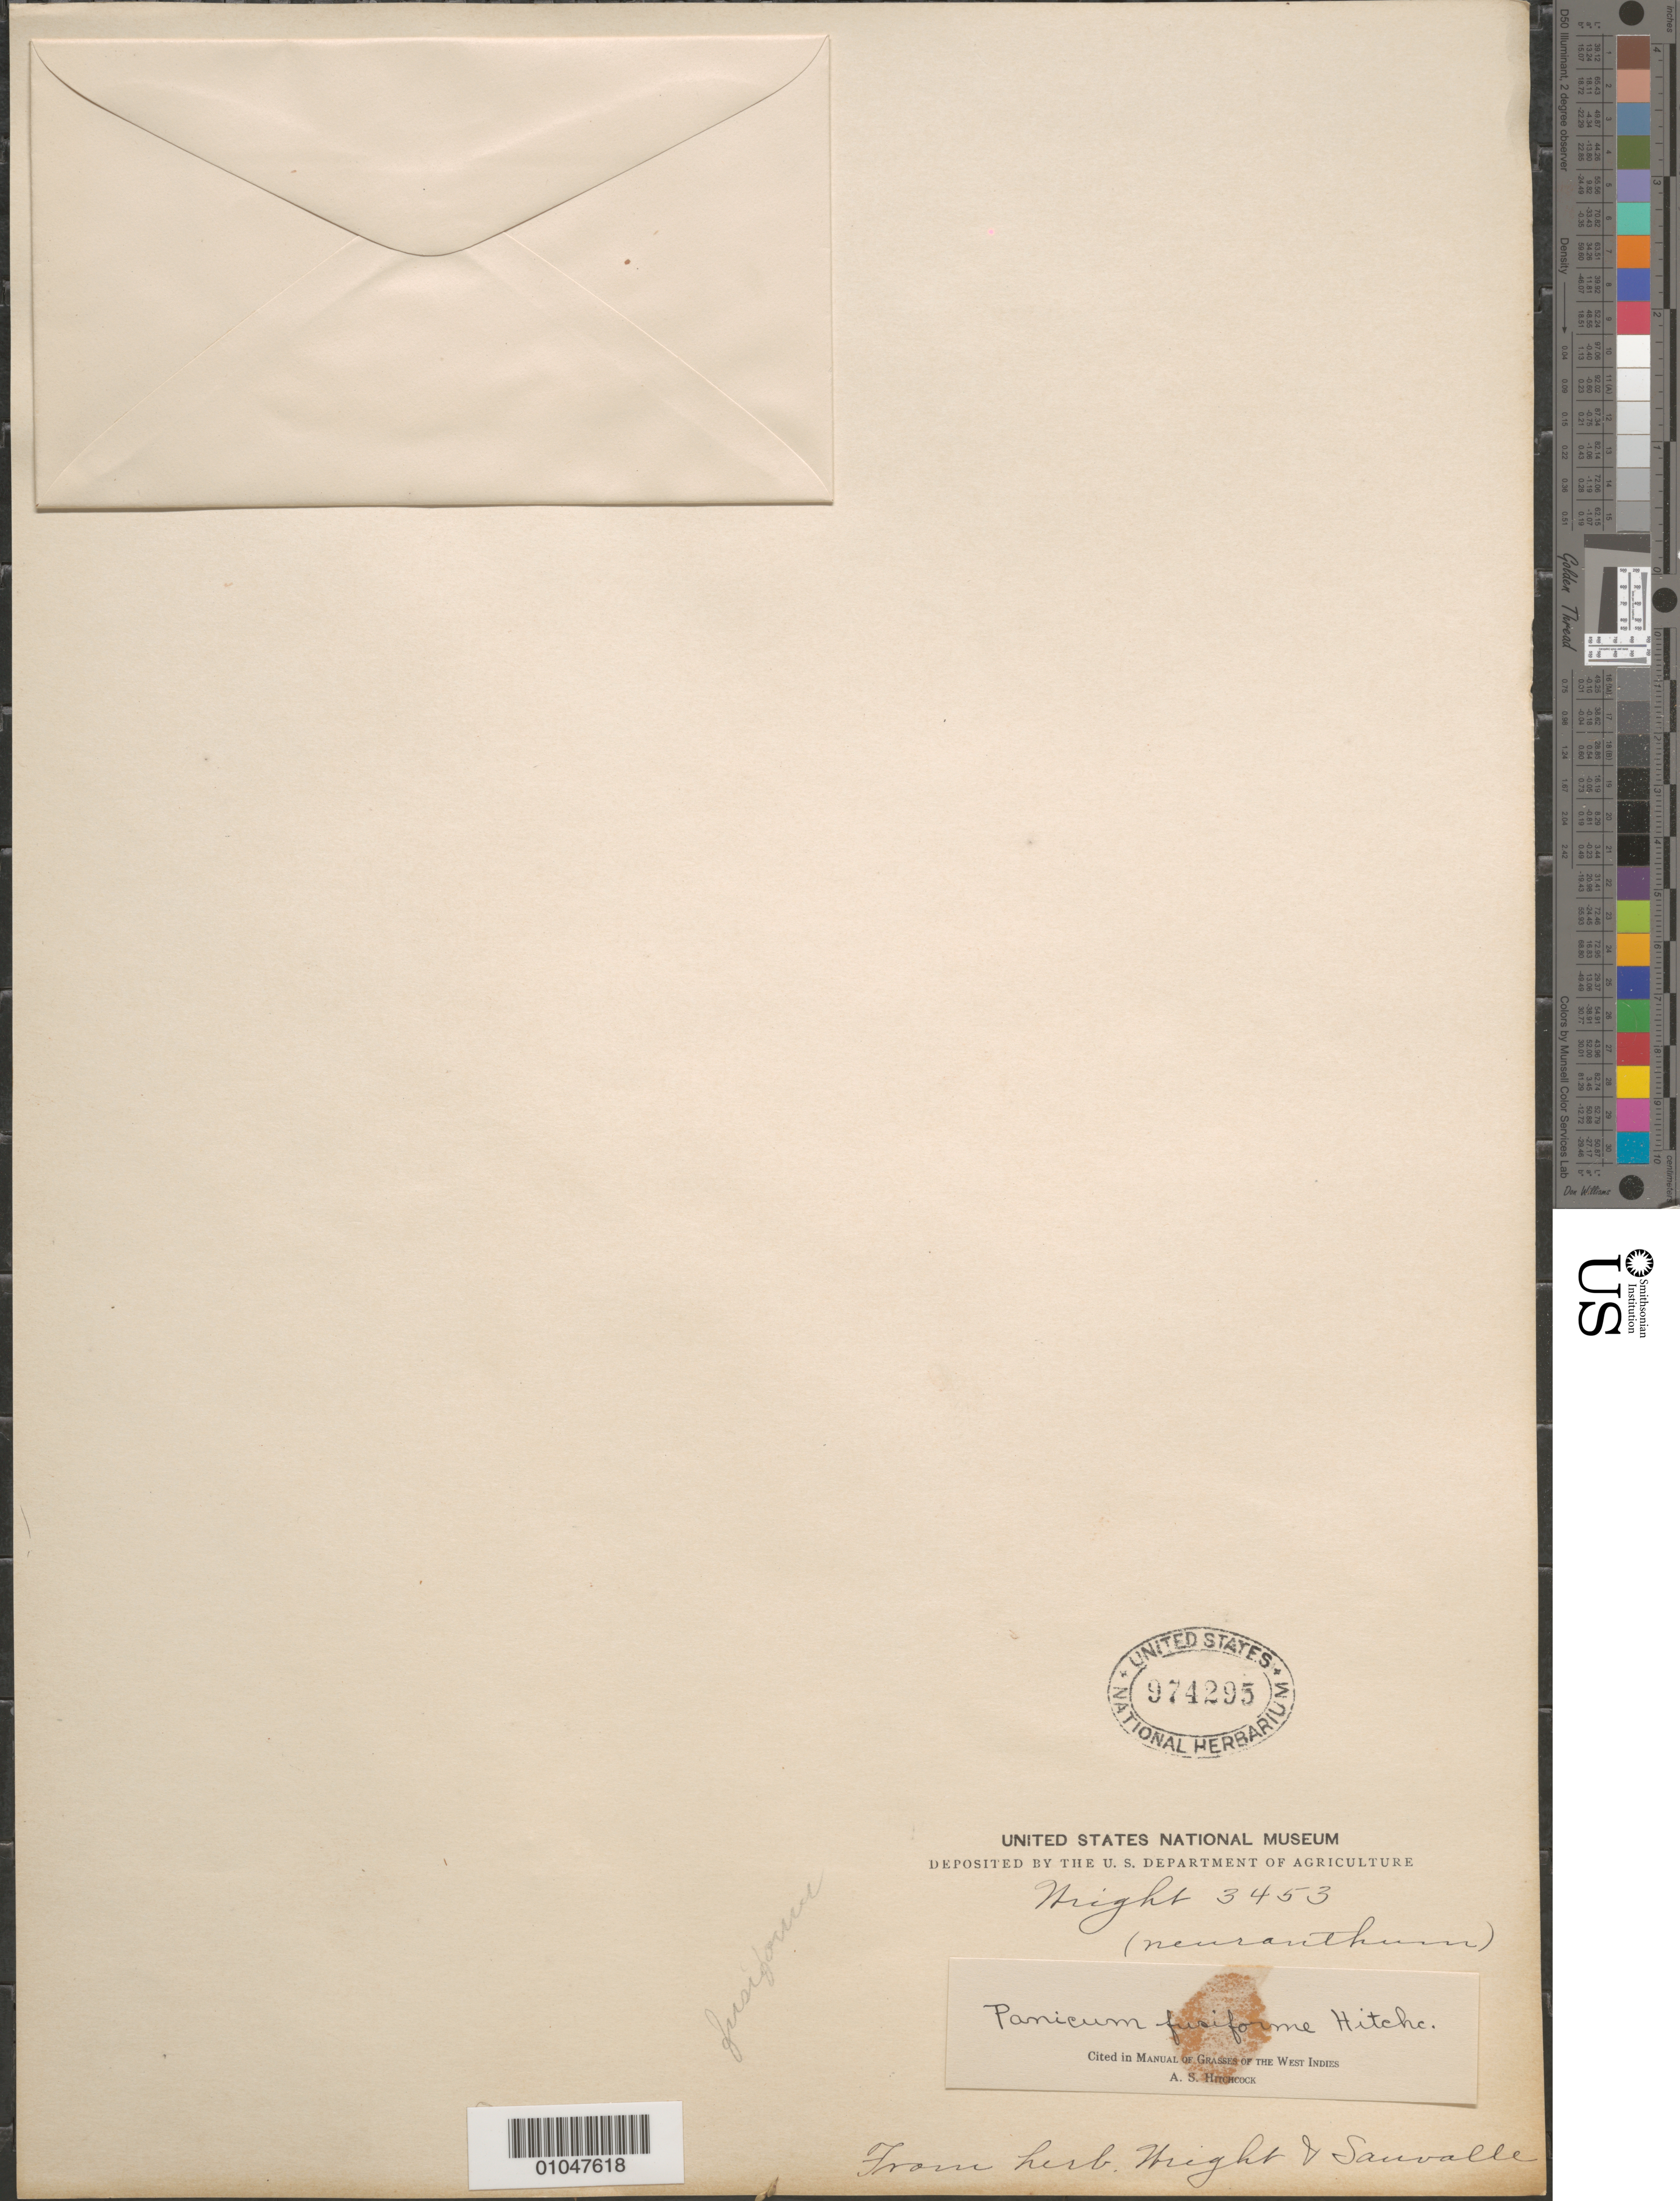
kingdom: Plantae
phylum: Tracheophyta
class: Liliopsida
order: Poales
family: Poaceae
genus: Panicum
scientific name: Panicum fusiforme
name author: Hitchc.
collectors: C. Wright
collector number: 3453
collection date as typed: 1800 to 1899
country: Cuba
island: Cuba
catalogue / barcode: US 974295